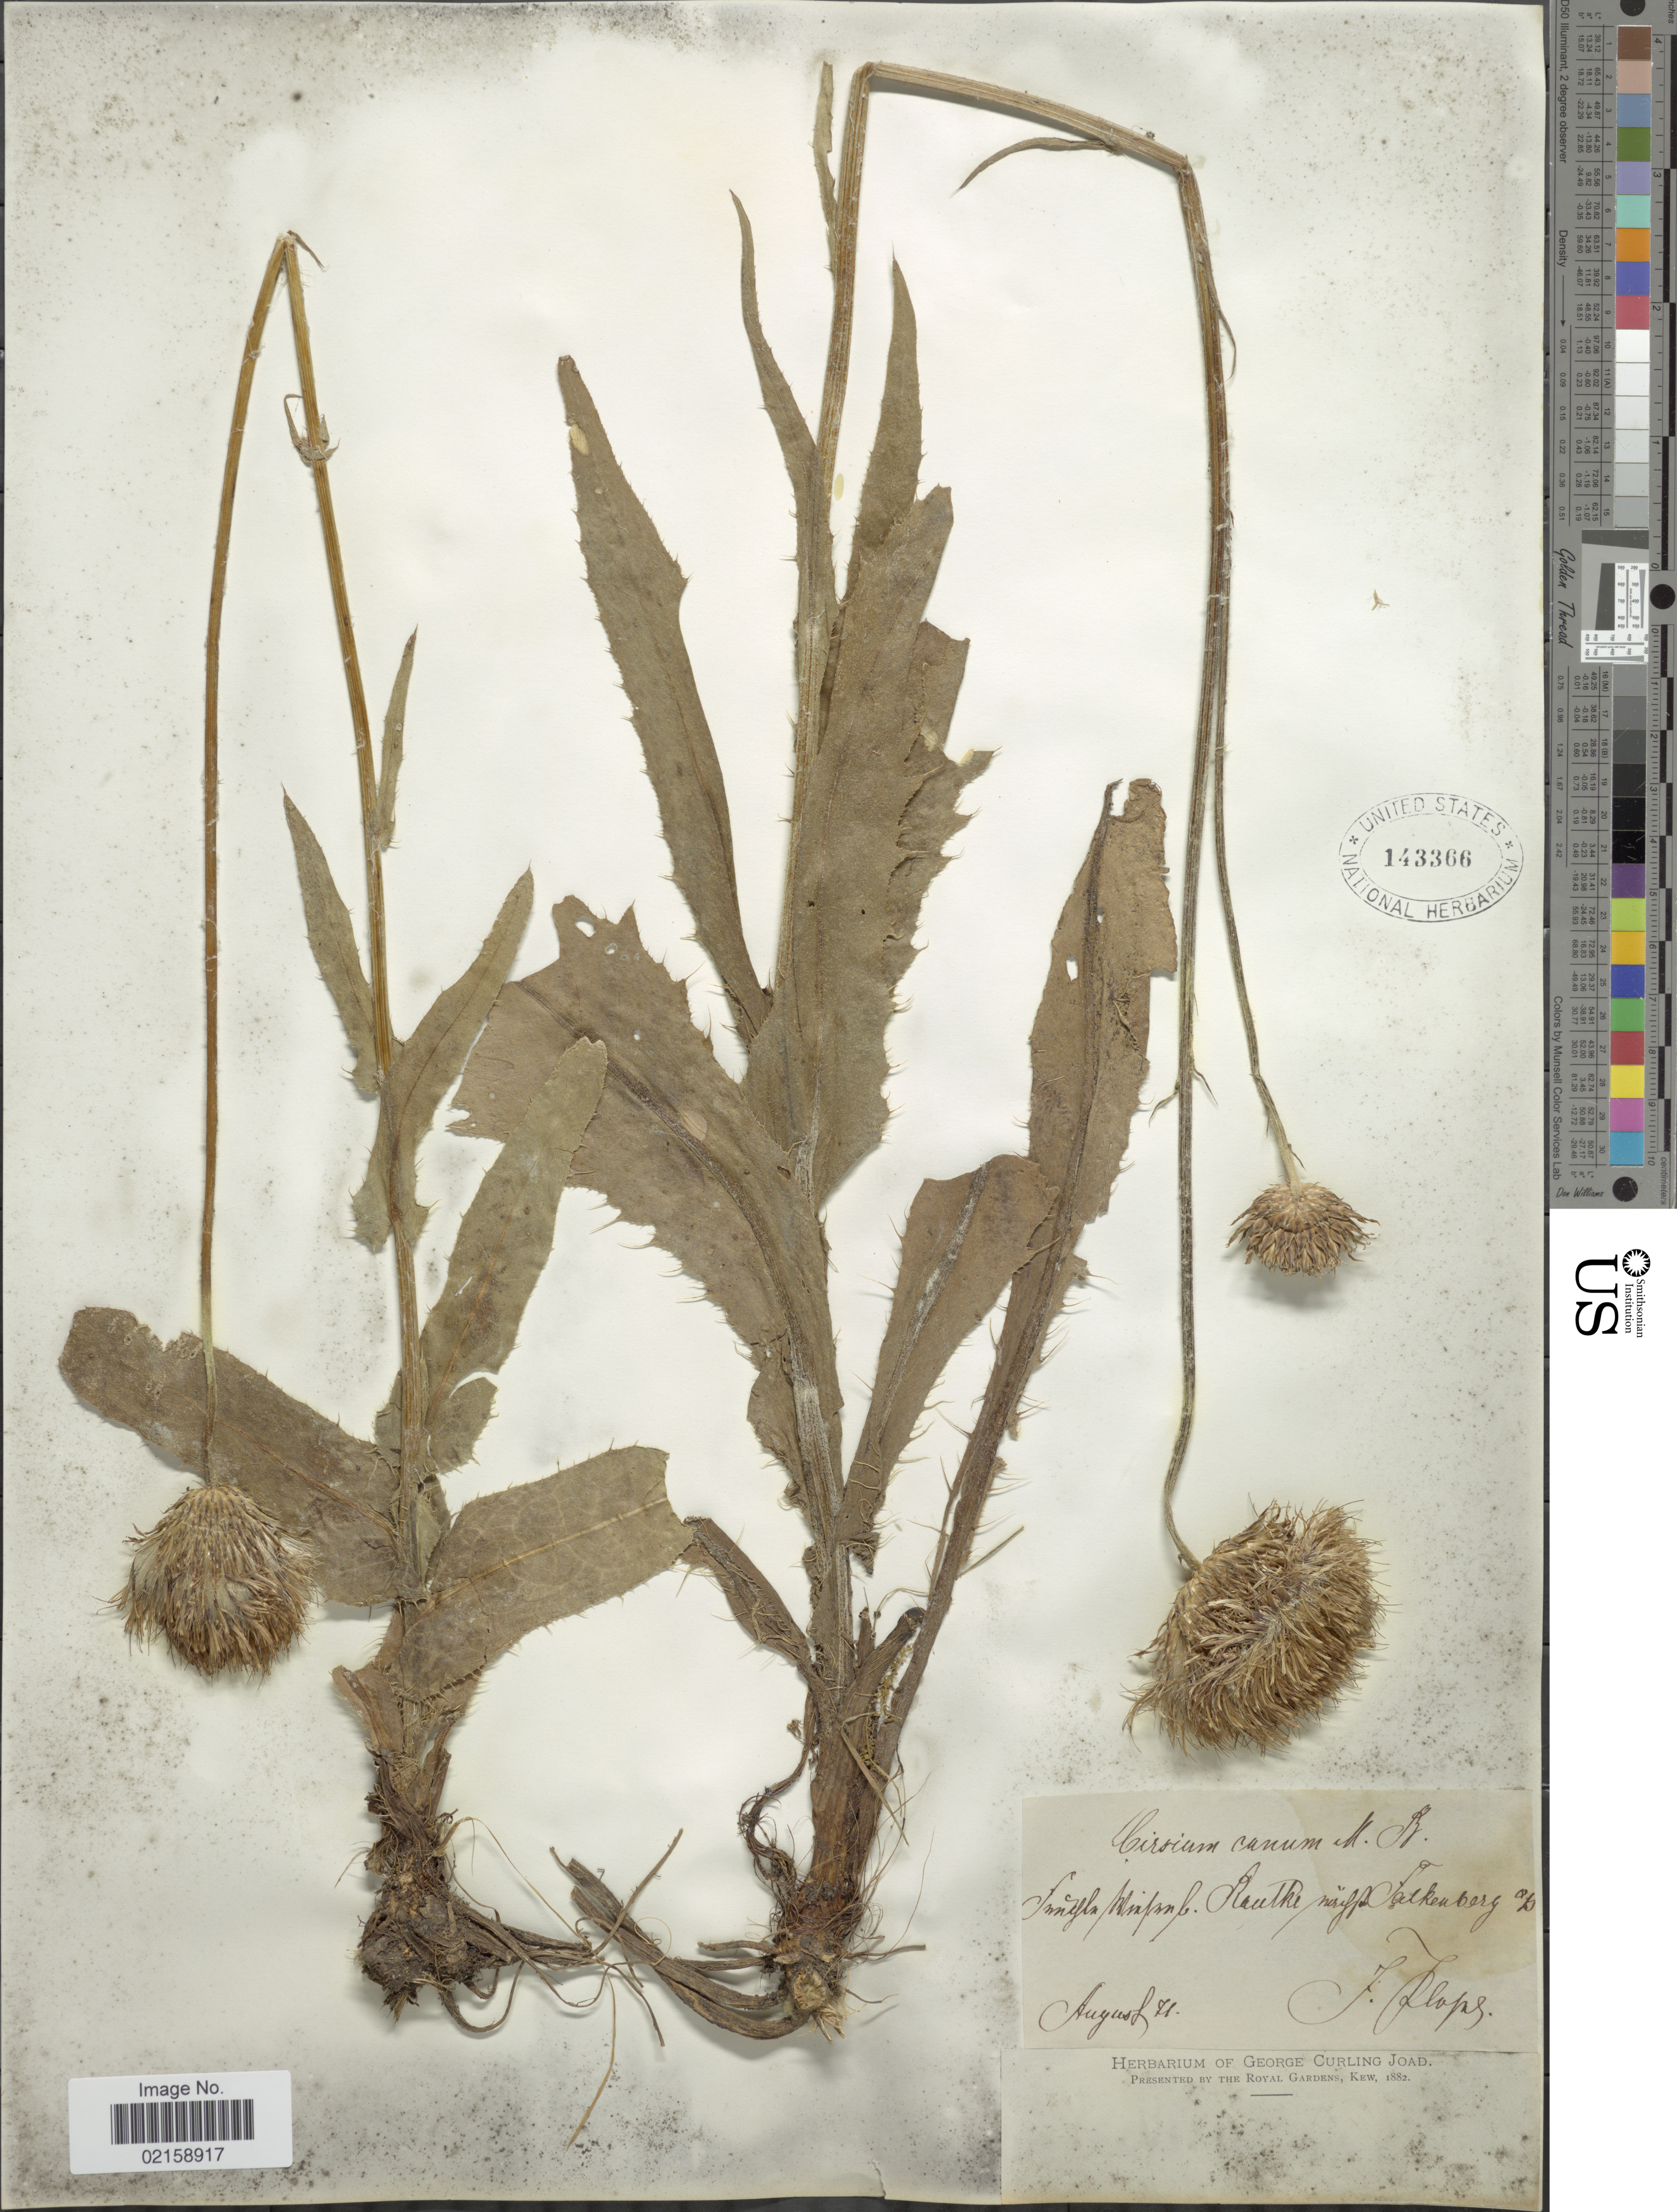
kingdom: Plantae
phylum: Tracheophyta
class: Magnoliopsida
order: Asterales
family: Asteraceae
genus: Cirsium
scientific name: Cirsium canum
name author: M. Bieb.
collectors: J. Klops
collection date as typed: Transcribed d/m/y: /8/71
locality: Sqnefla Blinfan b. Rautke nerifd Falkenberg o/d. [interpreted]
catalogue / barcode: US 143366